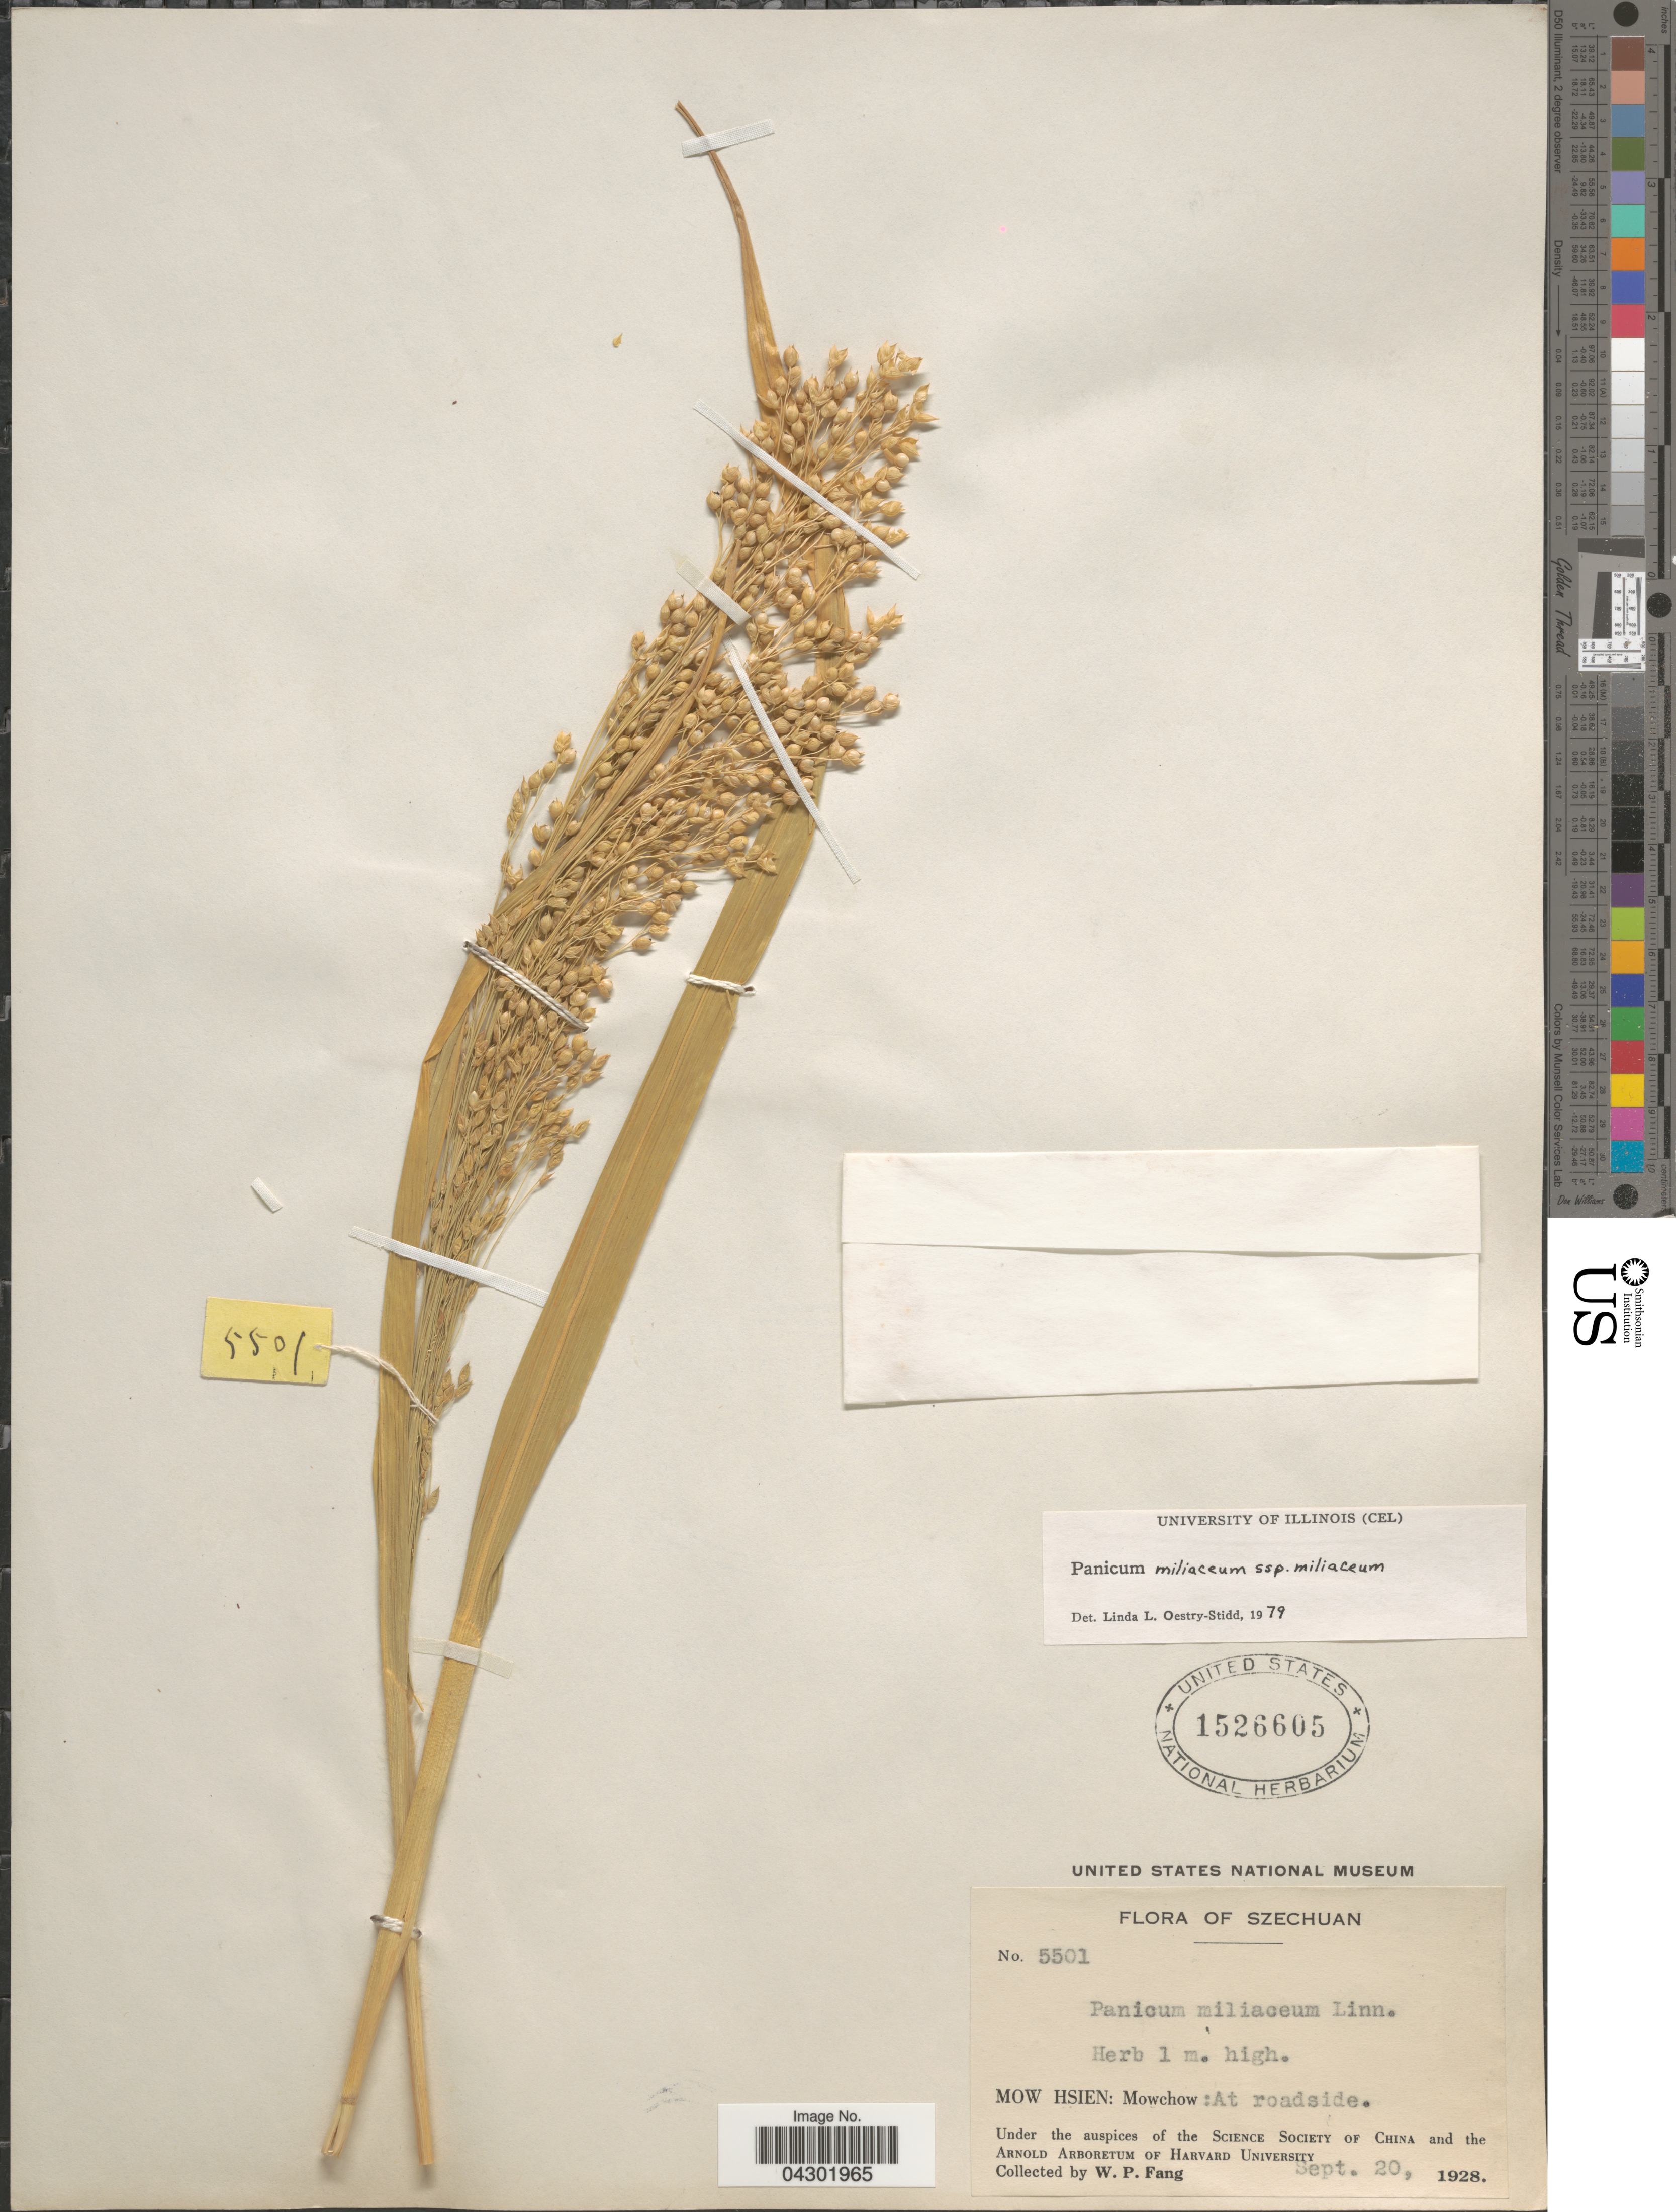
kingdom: Plantae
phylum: Tracheophyta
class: Liliopsida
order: Poales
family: Poaceae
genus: Panicum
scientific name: Panicum miliaceum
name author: L.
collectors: W. P. Fang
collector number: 5501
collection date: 1928-09-20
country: China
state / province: Sichuan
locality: Szechuan. Mow Hsien: Mowchow: At roadside.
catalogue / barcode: US 1526605